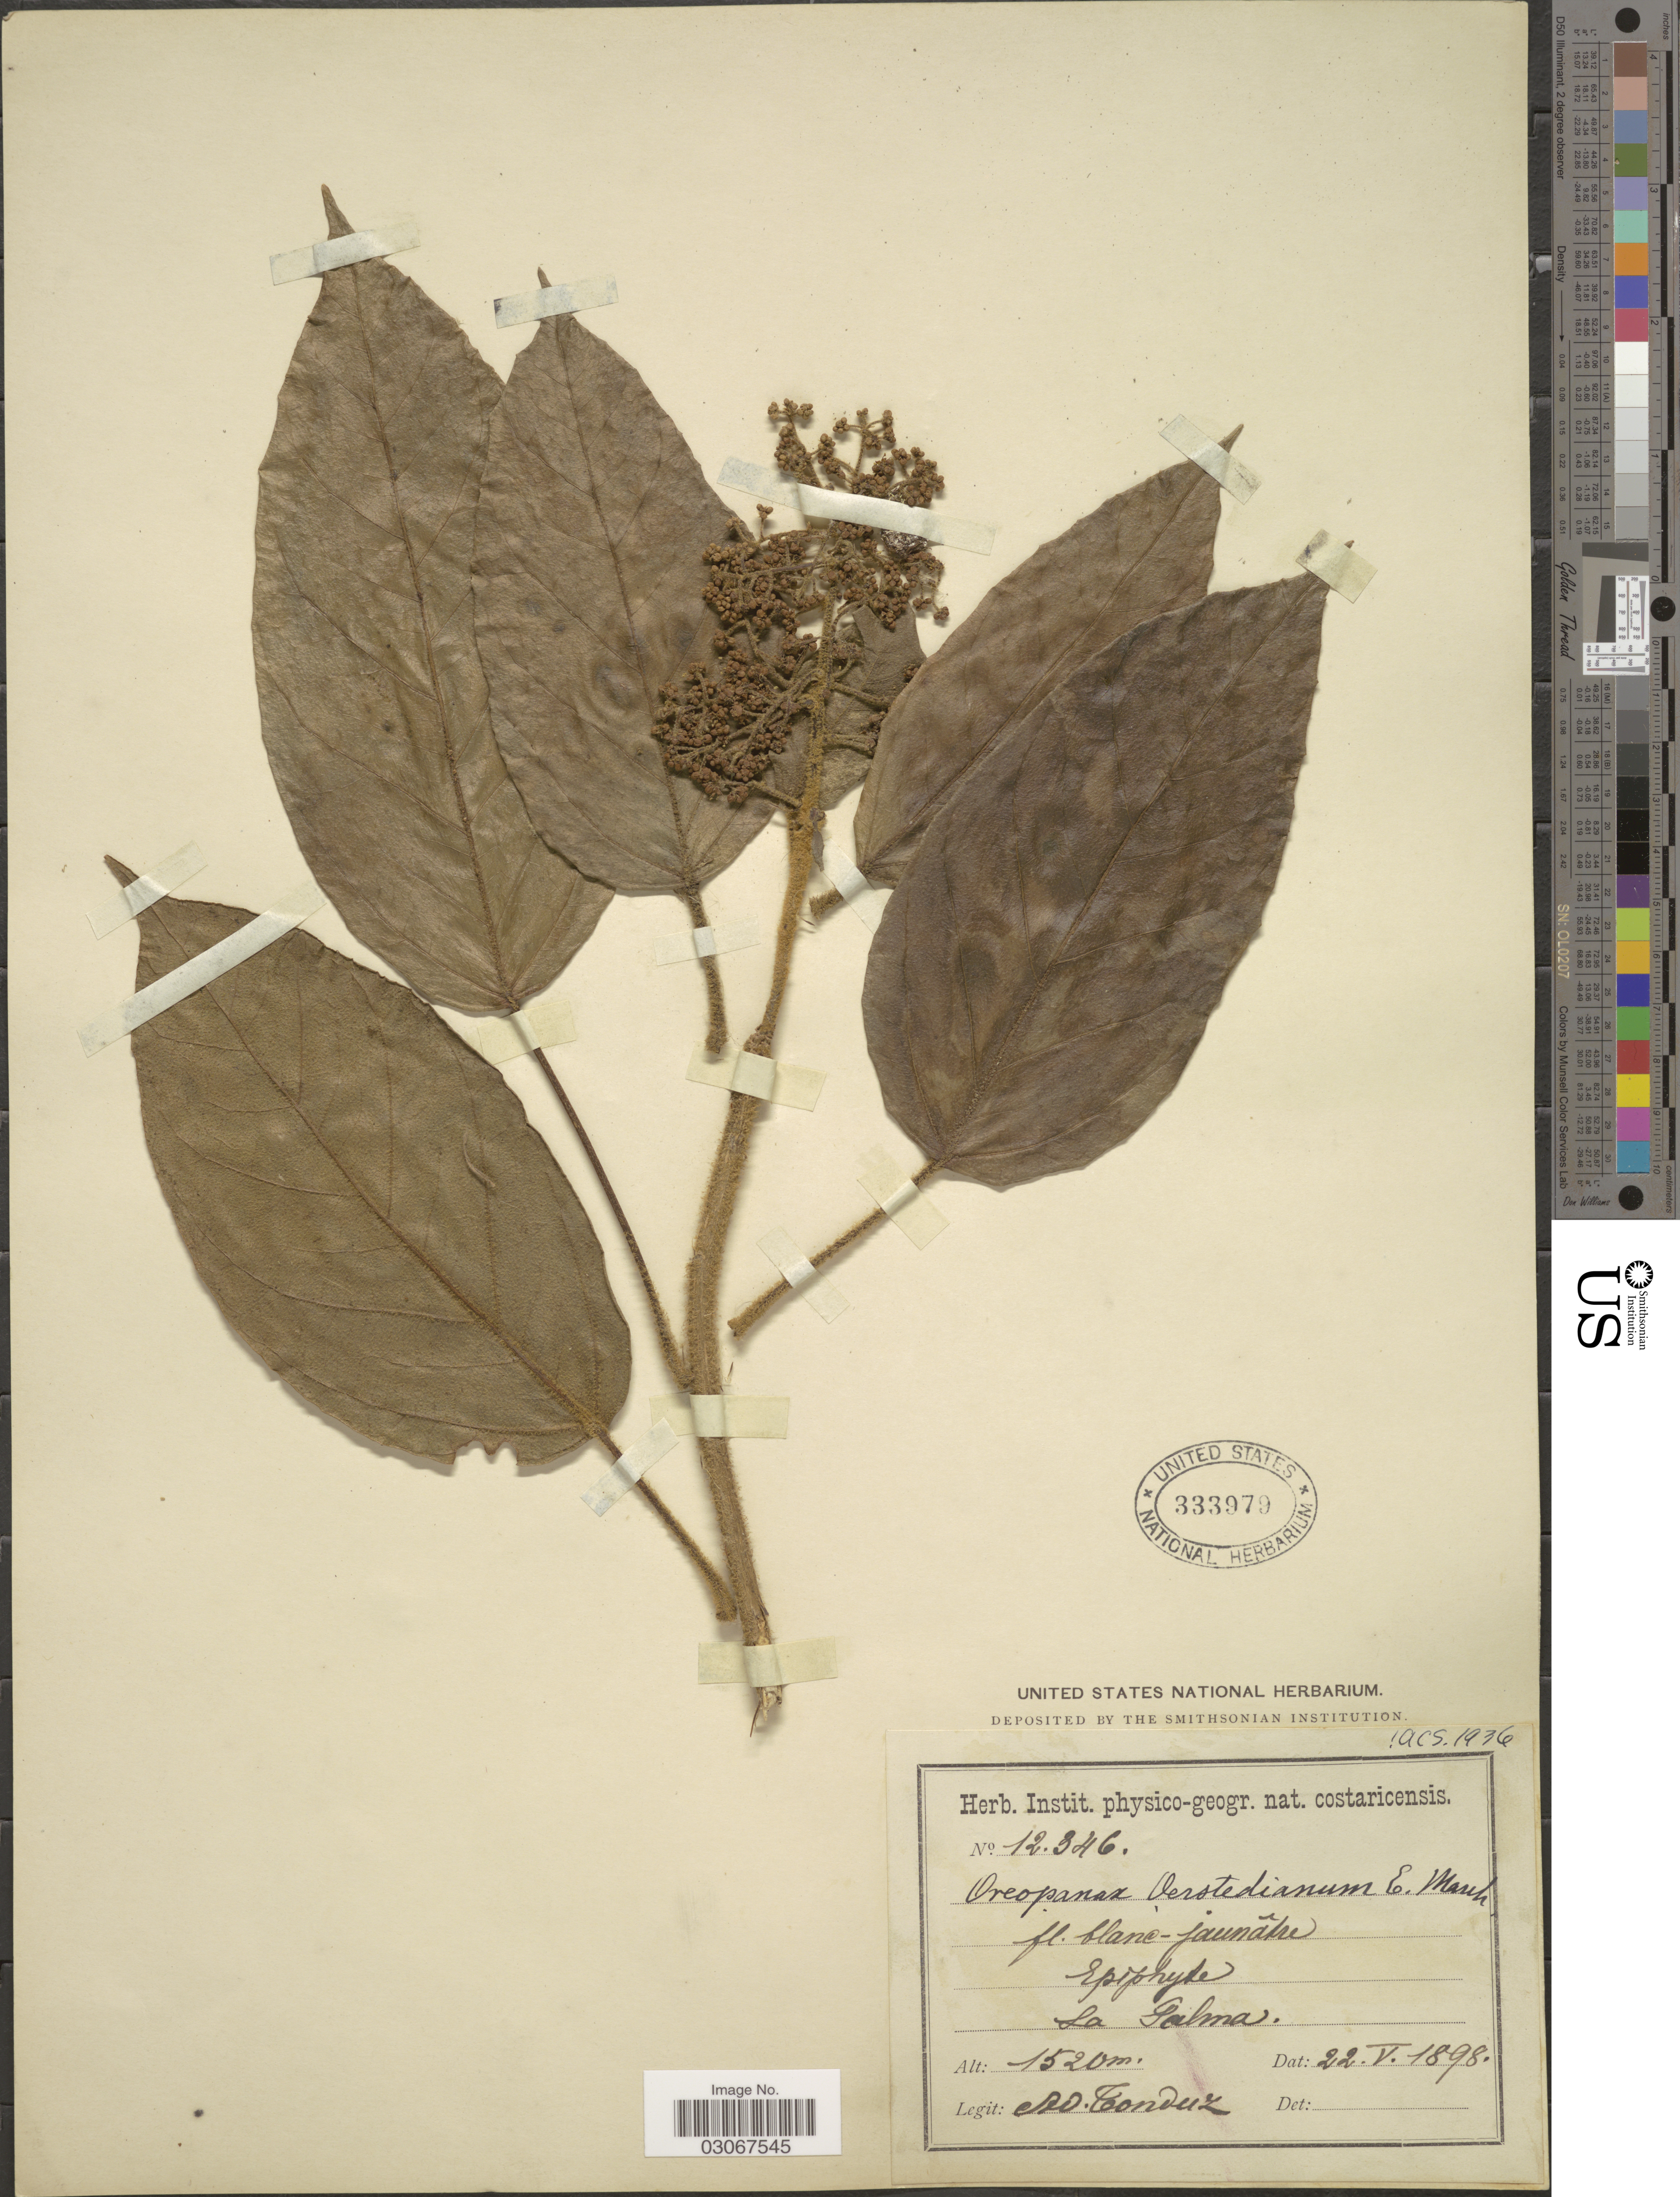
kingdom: Plantae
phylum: Tracheophyta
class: Magnoliopsida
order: Apiales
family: Araliaceae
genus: Oreopanax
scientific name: Oreopanax oerstedianus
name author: Marchal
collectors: A. Tonduz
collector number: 12346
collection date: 1898-05-22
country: Costa Rica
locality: La Palma.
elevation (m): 1520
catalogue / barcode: US 333979